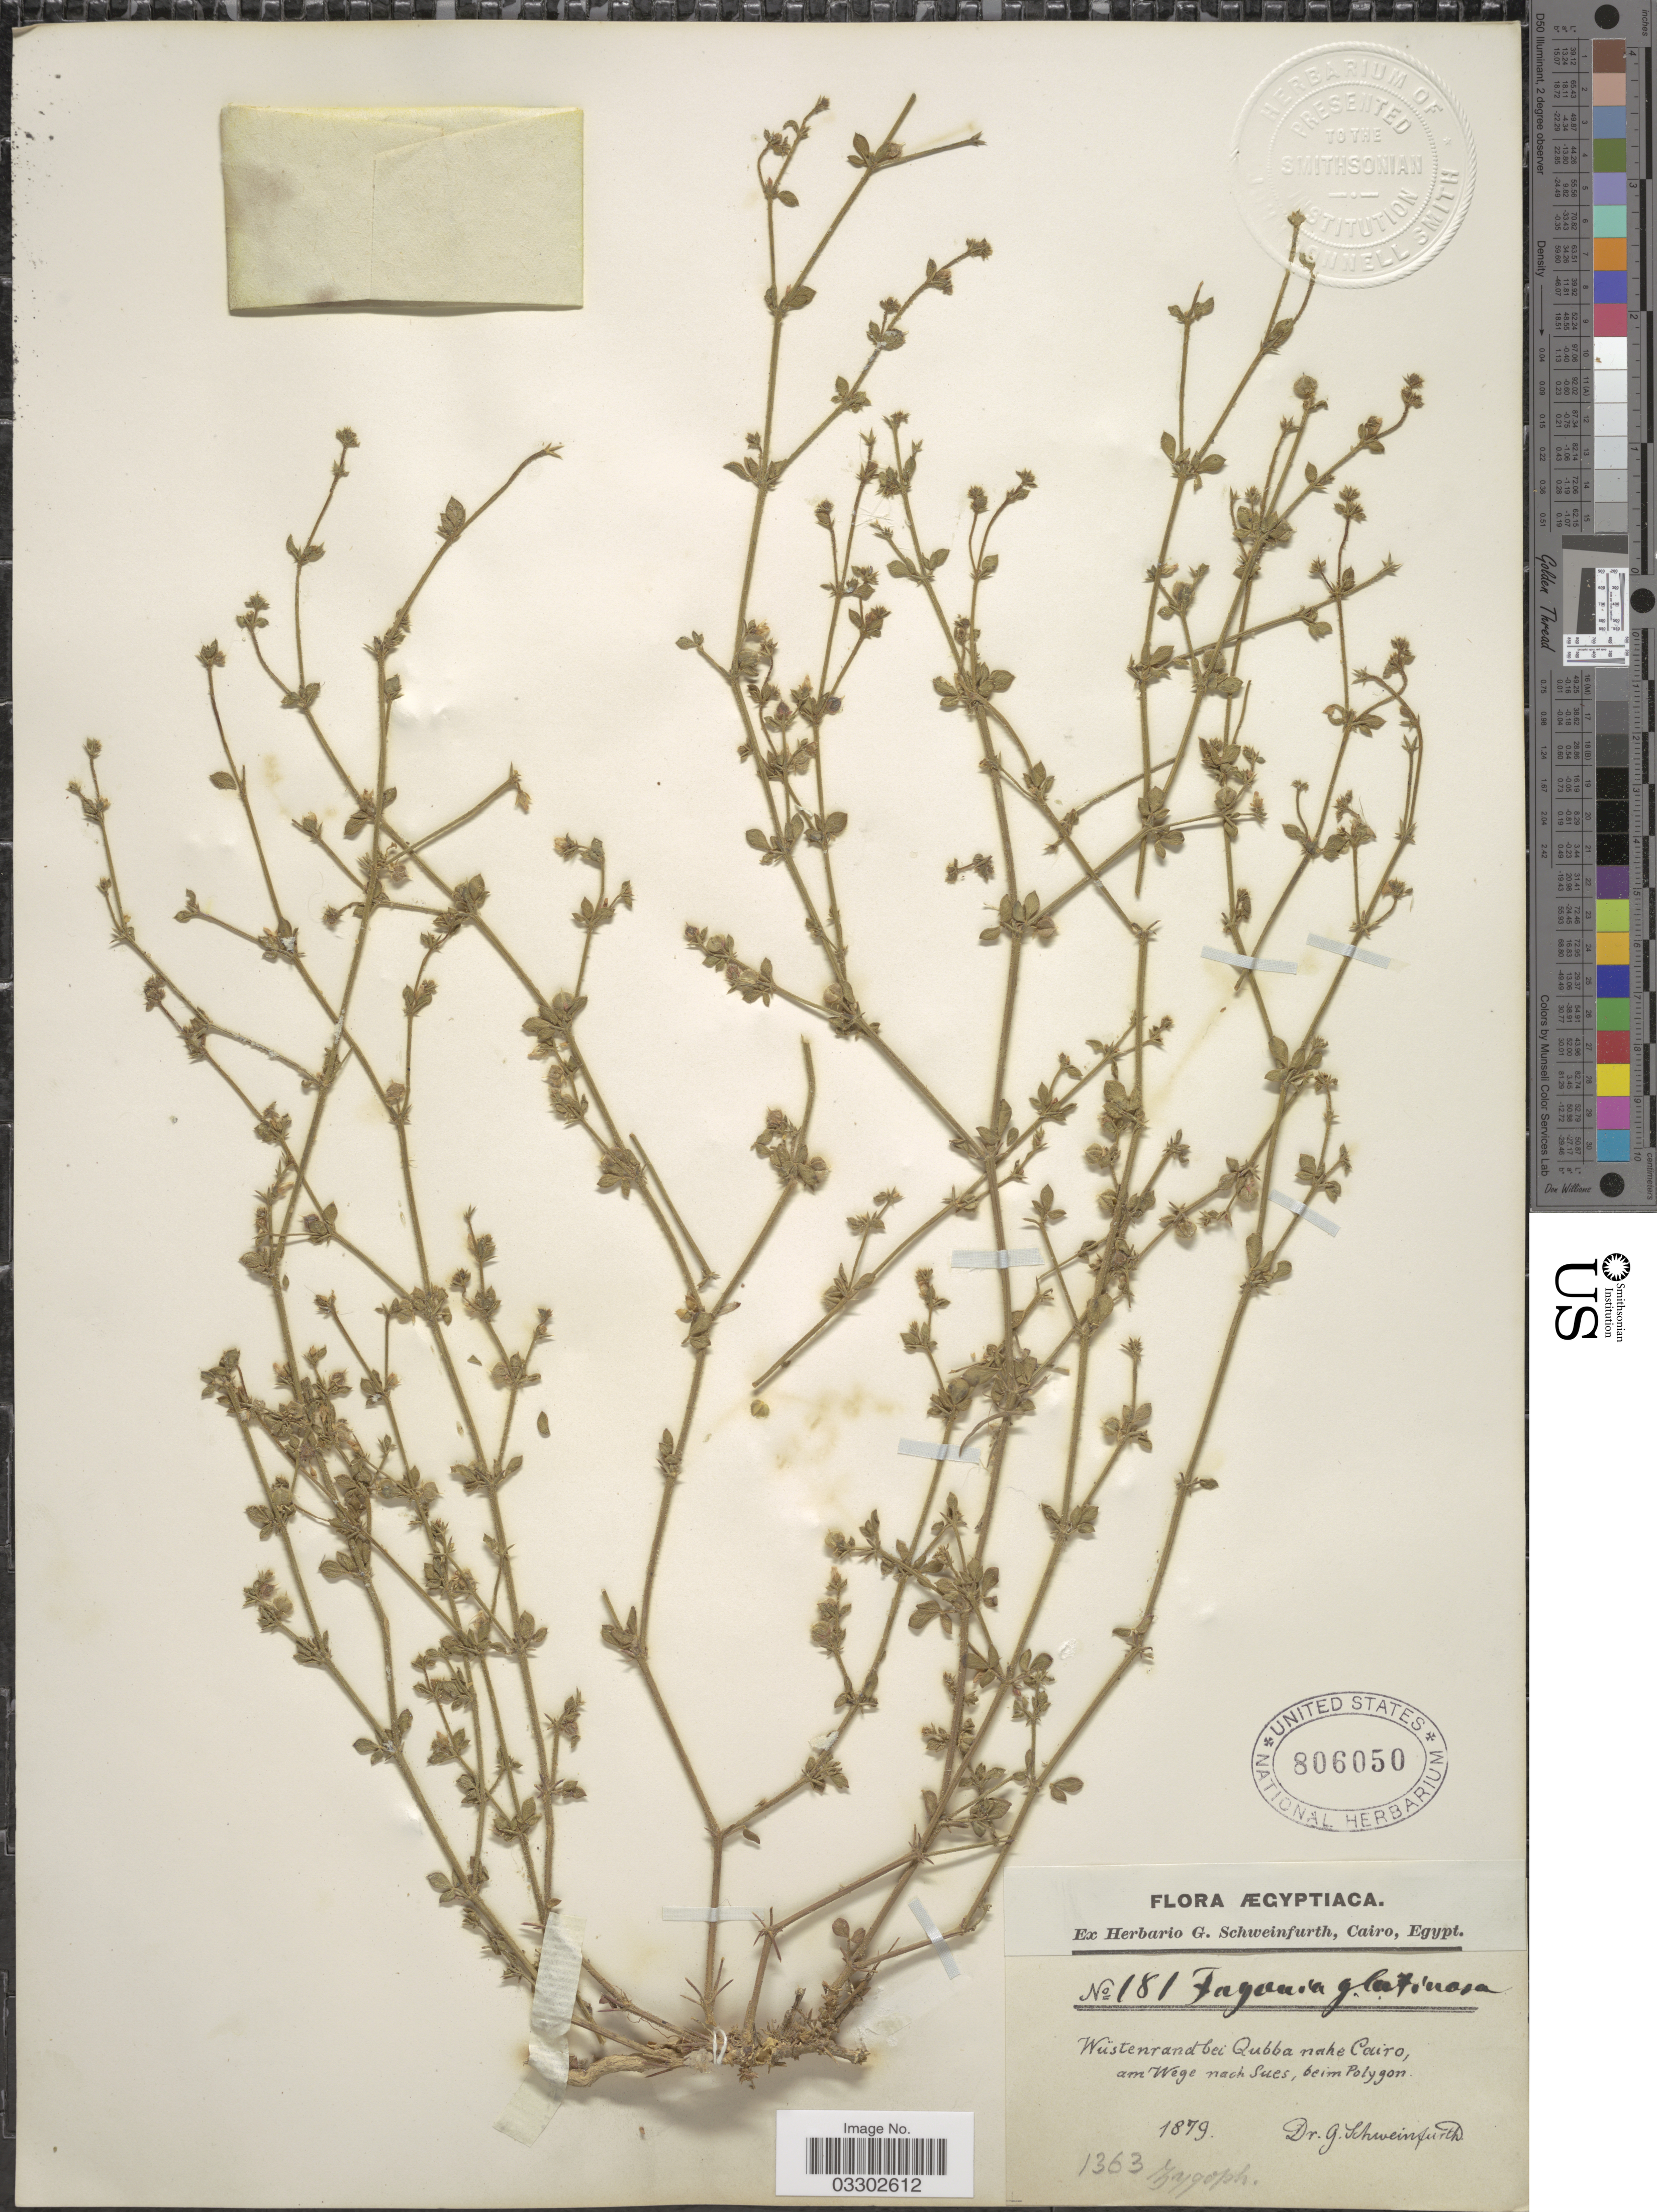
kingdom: Plantae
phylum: Tracheophyta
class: Magnoliopsida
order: Zygophyllales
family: Zygophyllaceae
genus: Fagonia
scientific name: Fagonia glutinosa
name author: Delile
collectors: G. A. Schweinfurth (herbarium)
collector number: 181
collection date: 1879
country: Egypt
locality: Wüstenrand bei Qubba nahe Cairo, am Wege nach Sues, beim Polygon.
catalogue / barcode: US 806050